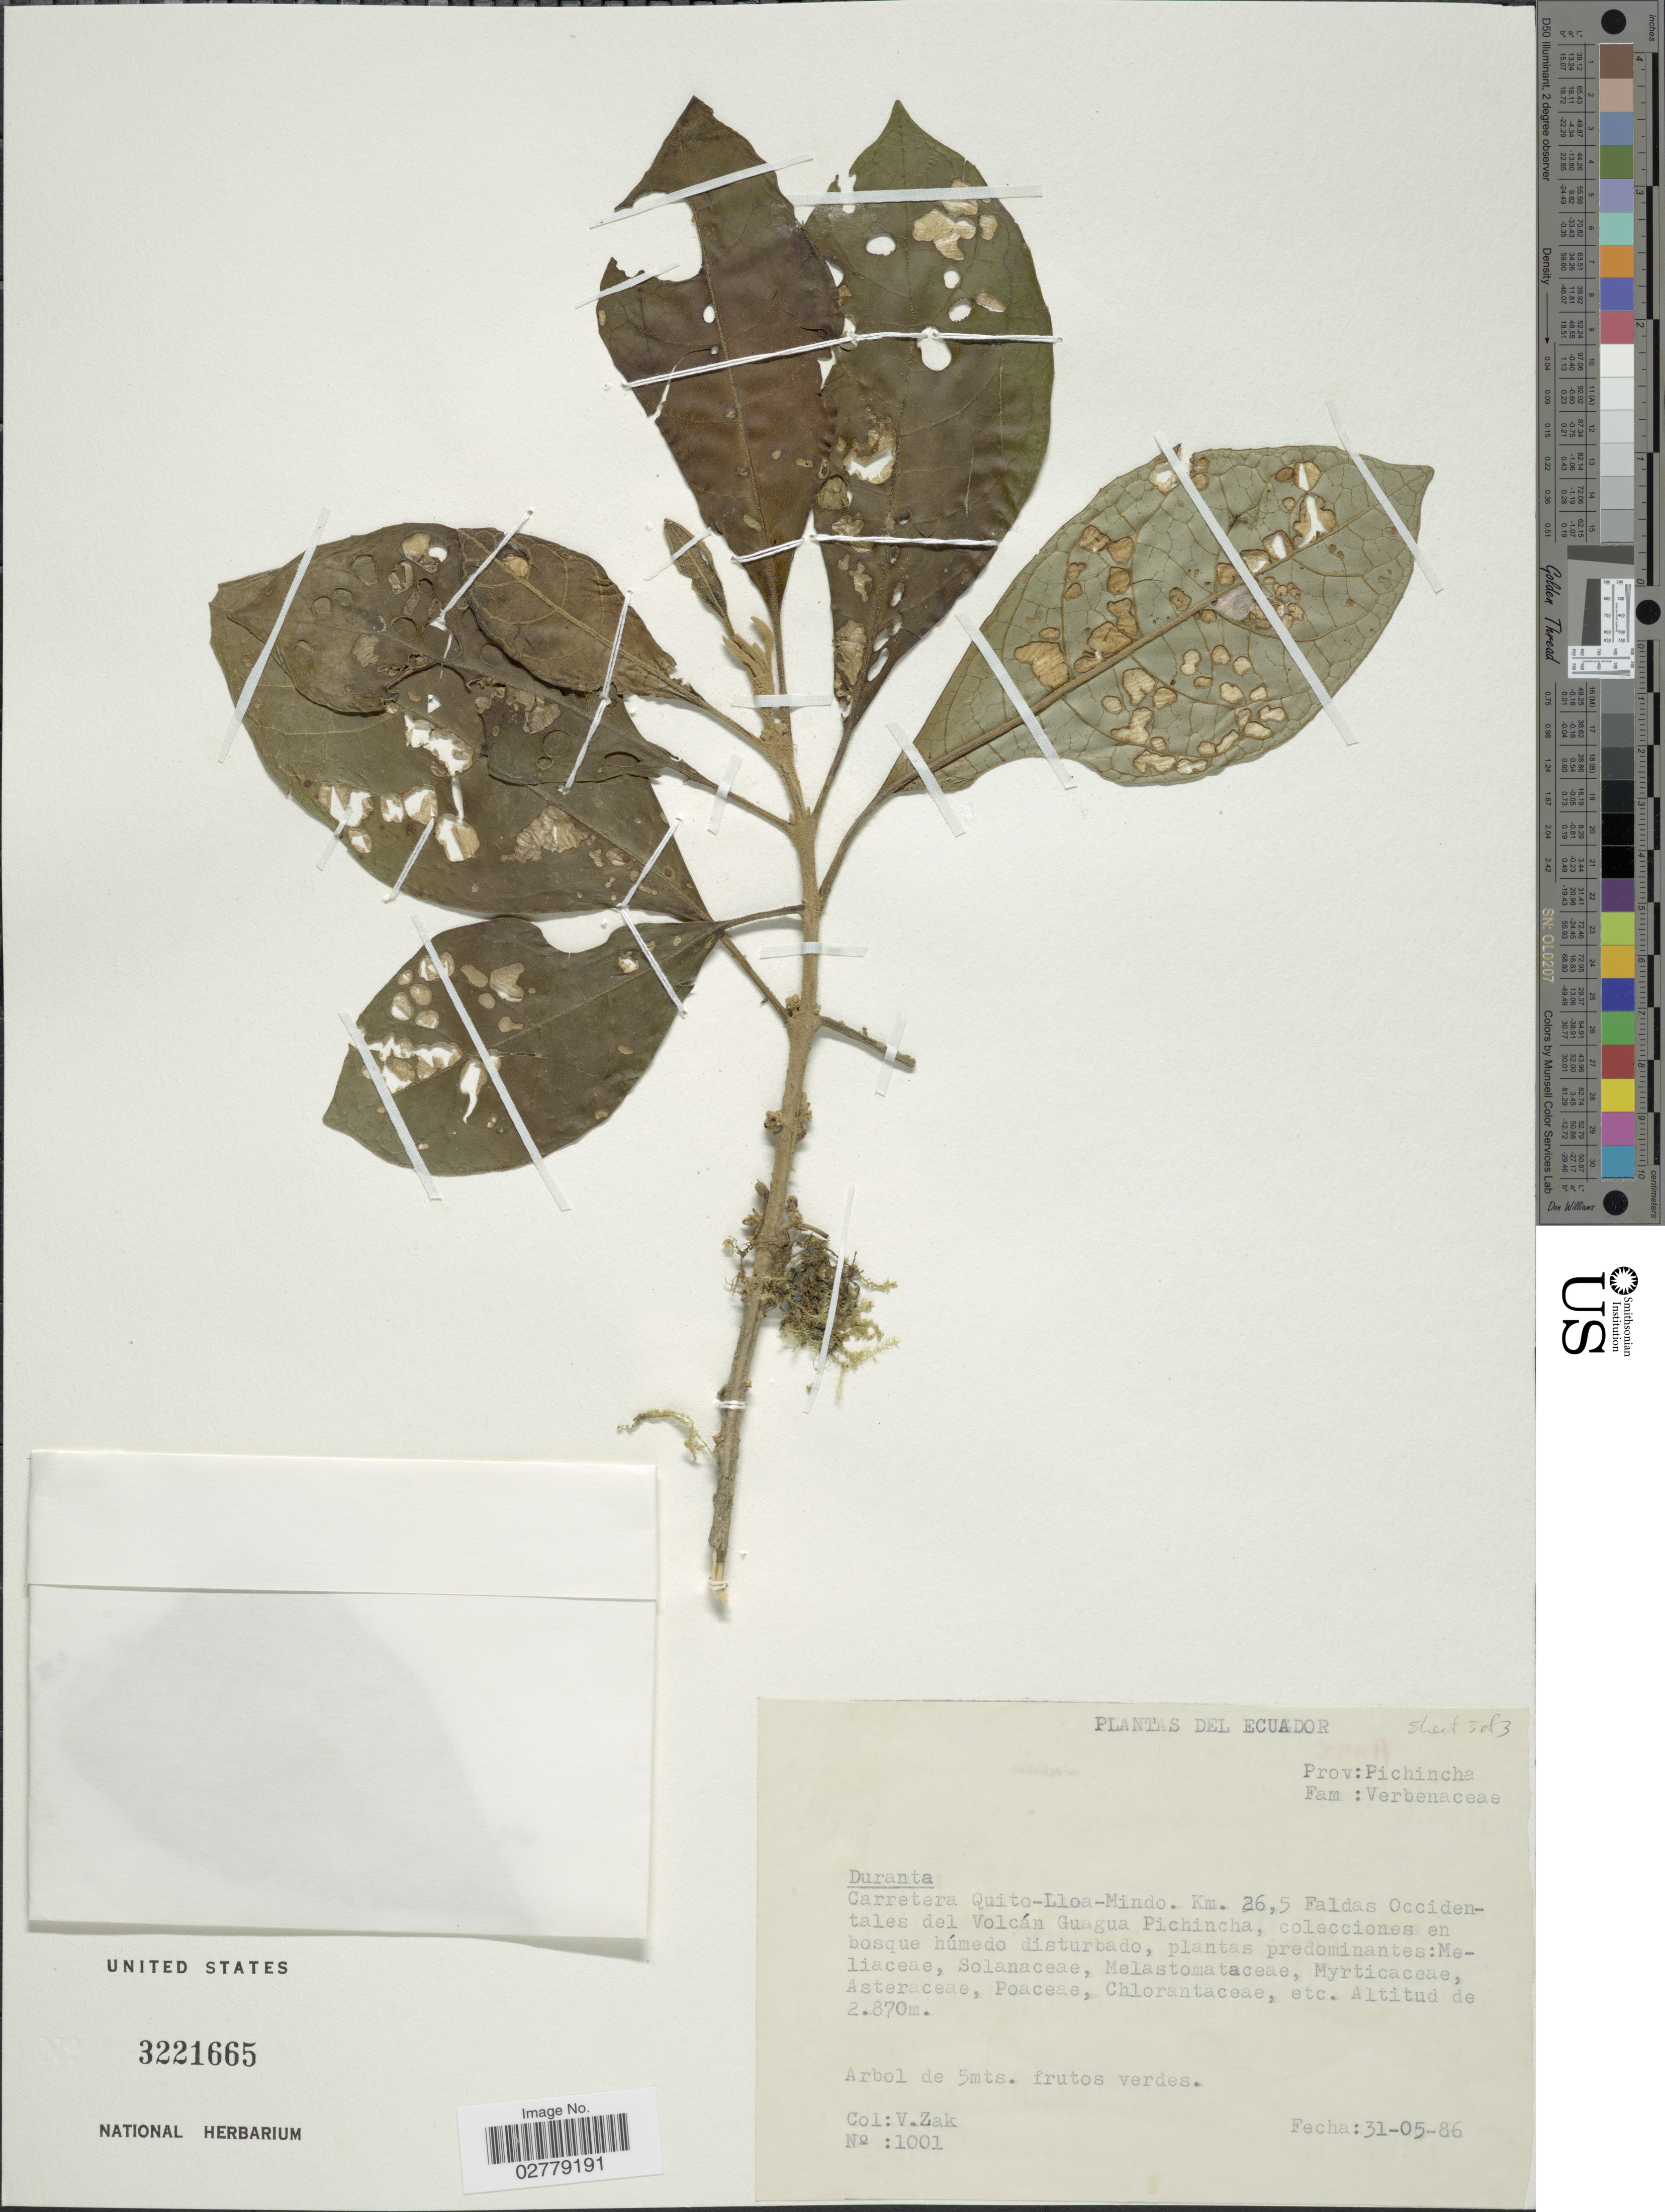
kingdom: Plantae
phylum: Tracheophyta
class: Magnoliopsida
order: Lamiales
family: Lamiaceae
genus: Aegiphila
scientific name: Aegiphila sp.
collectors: V. Zak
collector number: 1001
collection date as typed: Transcribed d/m/y: 31/5/86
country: Ecuador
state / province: Pichincha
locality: Carretera Quito-Lloa-Mindo. Km 26.5 Faldas Occidentales del Volcán Guagua Pichincha.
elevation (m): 2870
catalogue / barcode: US 3221665